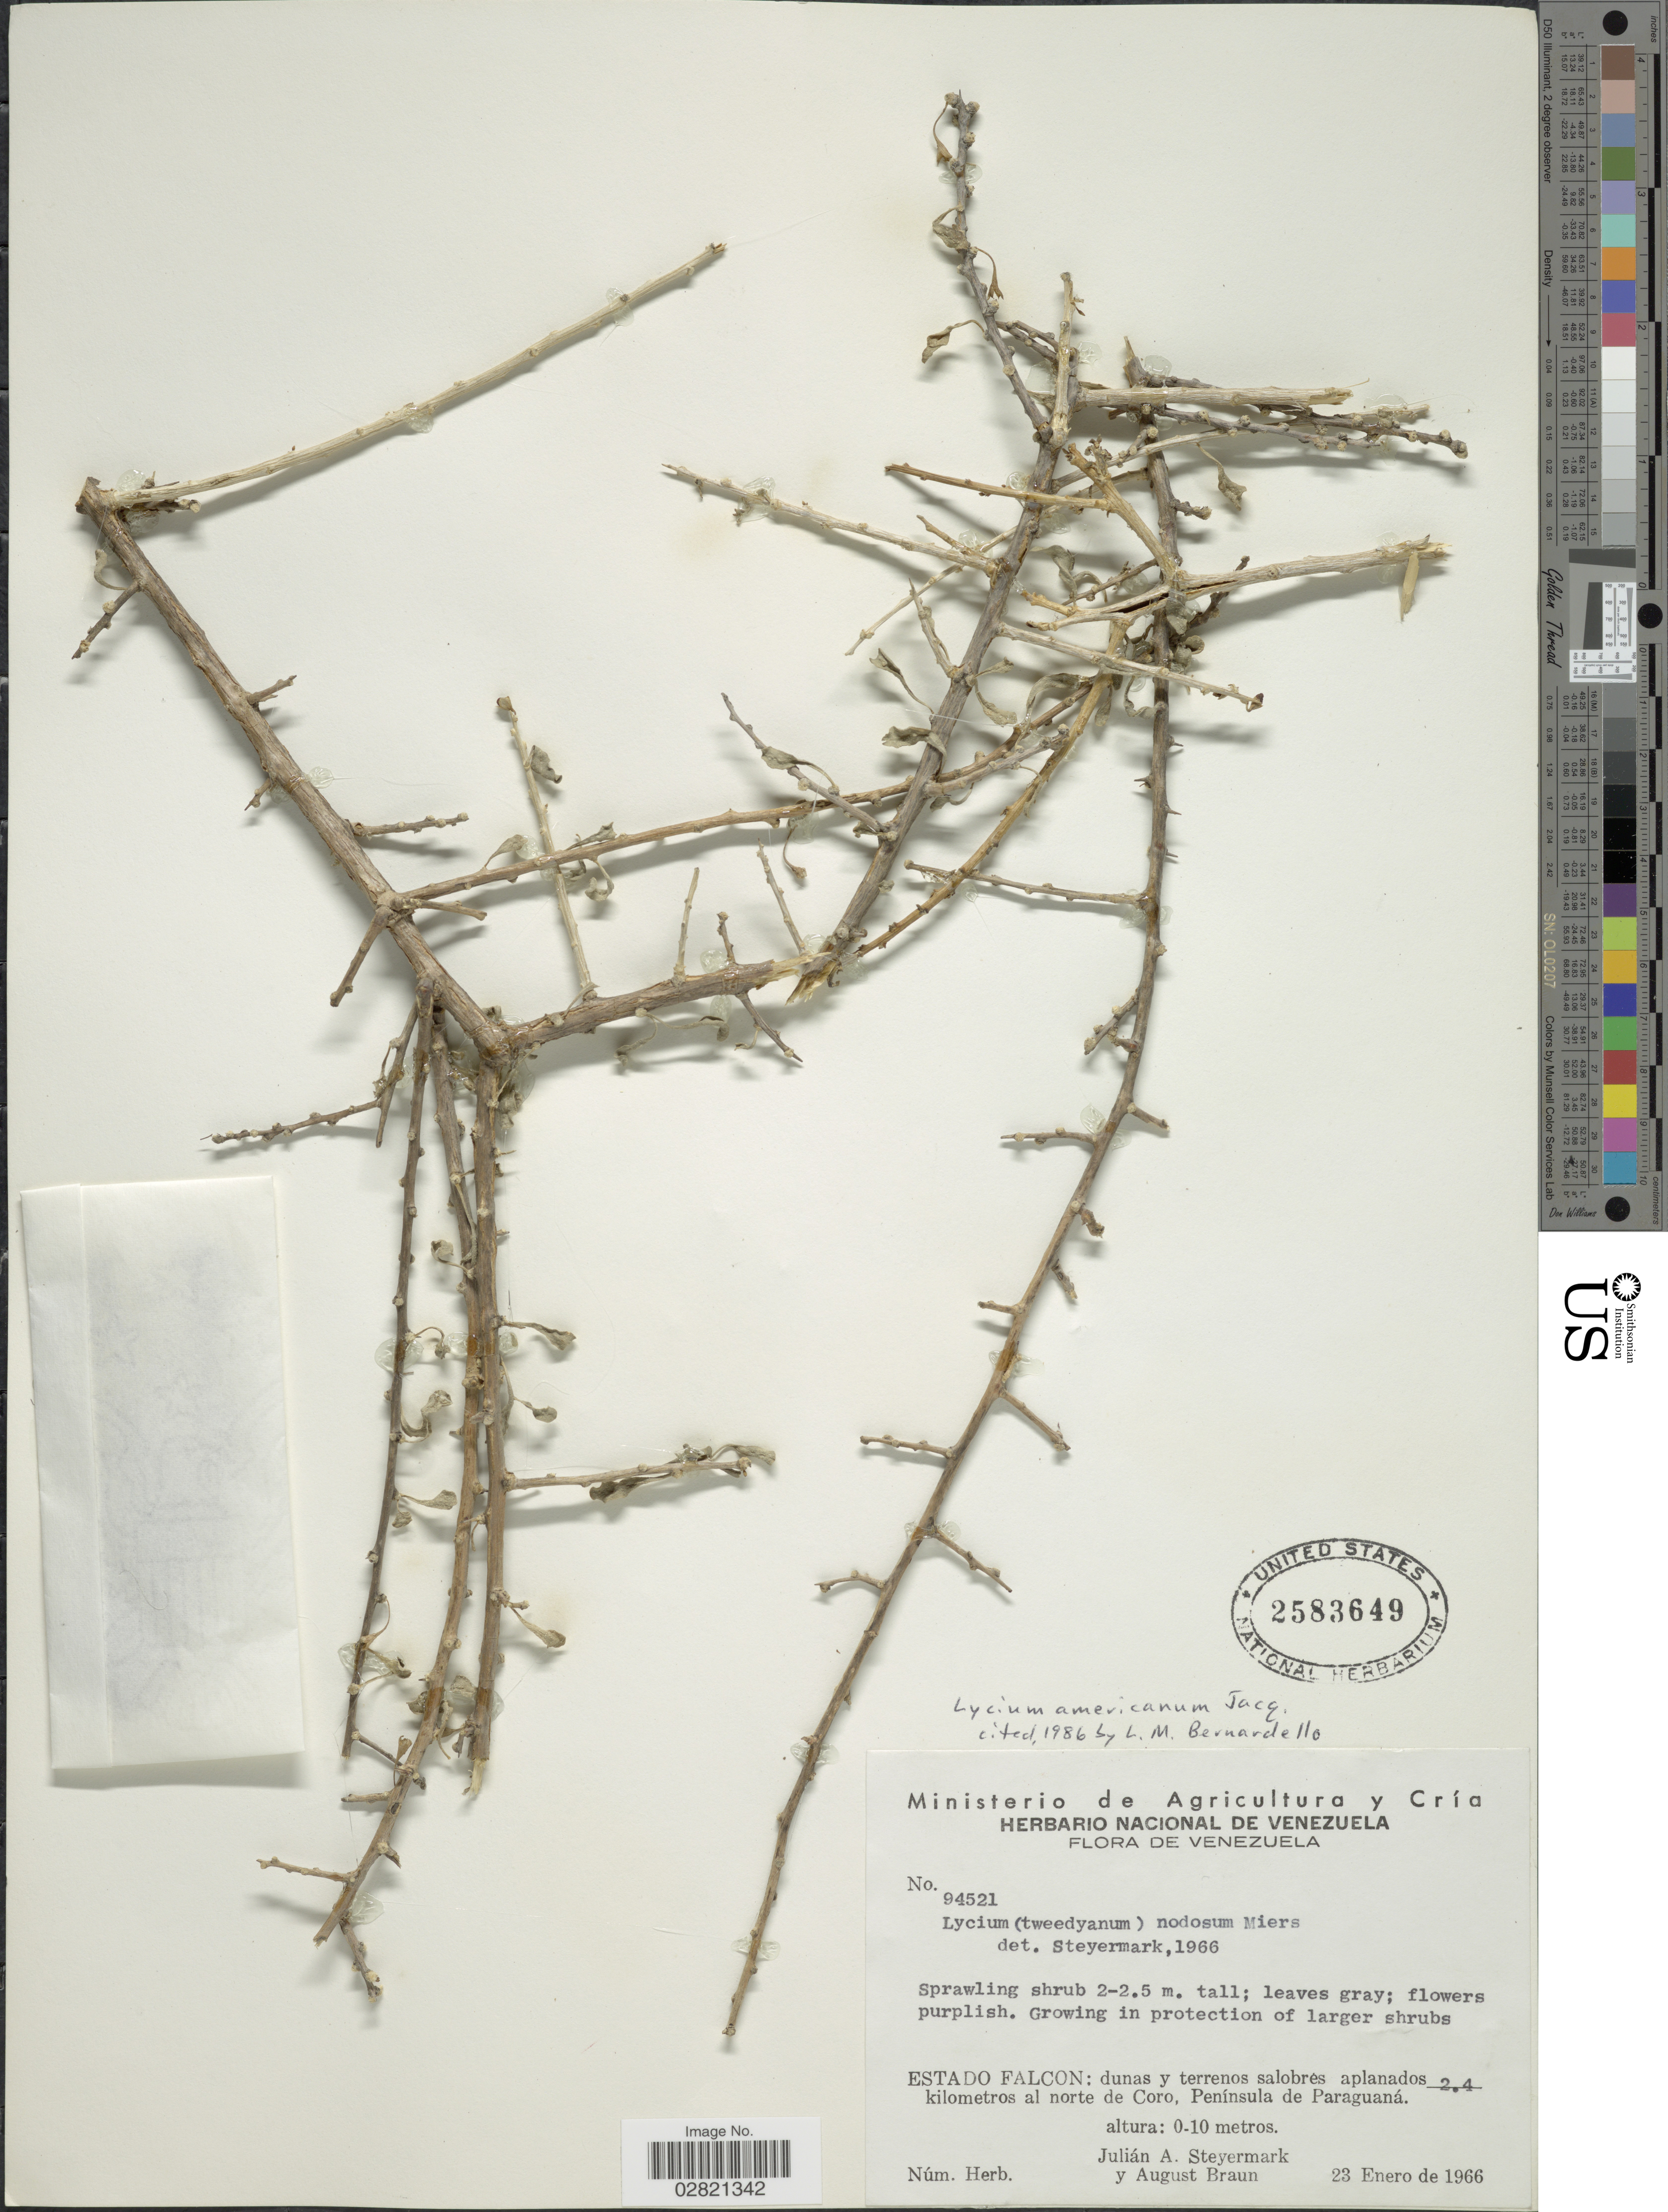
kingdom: Plantae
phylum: Tracheophyta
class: Magnoliopsida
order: Solanales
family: Solanaceae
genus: Lycium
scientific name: Lycium americanum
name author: Jacq.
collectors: J. Steyermark & A. Braun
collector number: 94521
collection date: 1966-01-23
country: Venezuela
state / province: Falcón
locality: Estado Falcon: dunas y terrenos salobres aplanados 2.4 kilometros al norte de Coro, Península de Paraguaná.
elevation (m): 0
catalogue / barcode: US 2583649